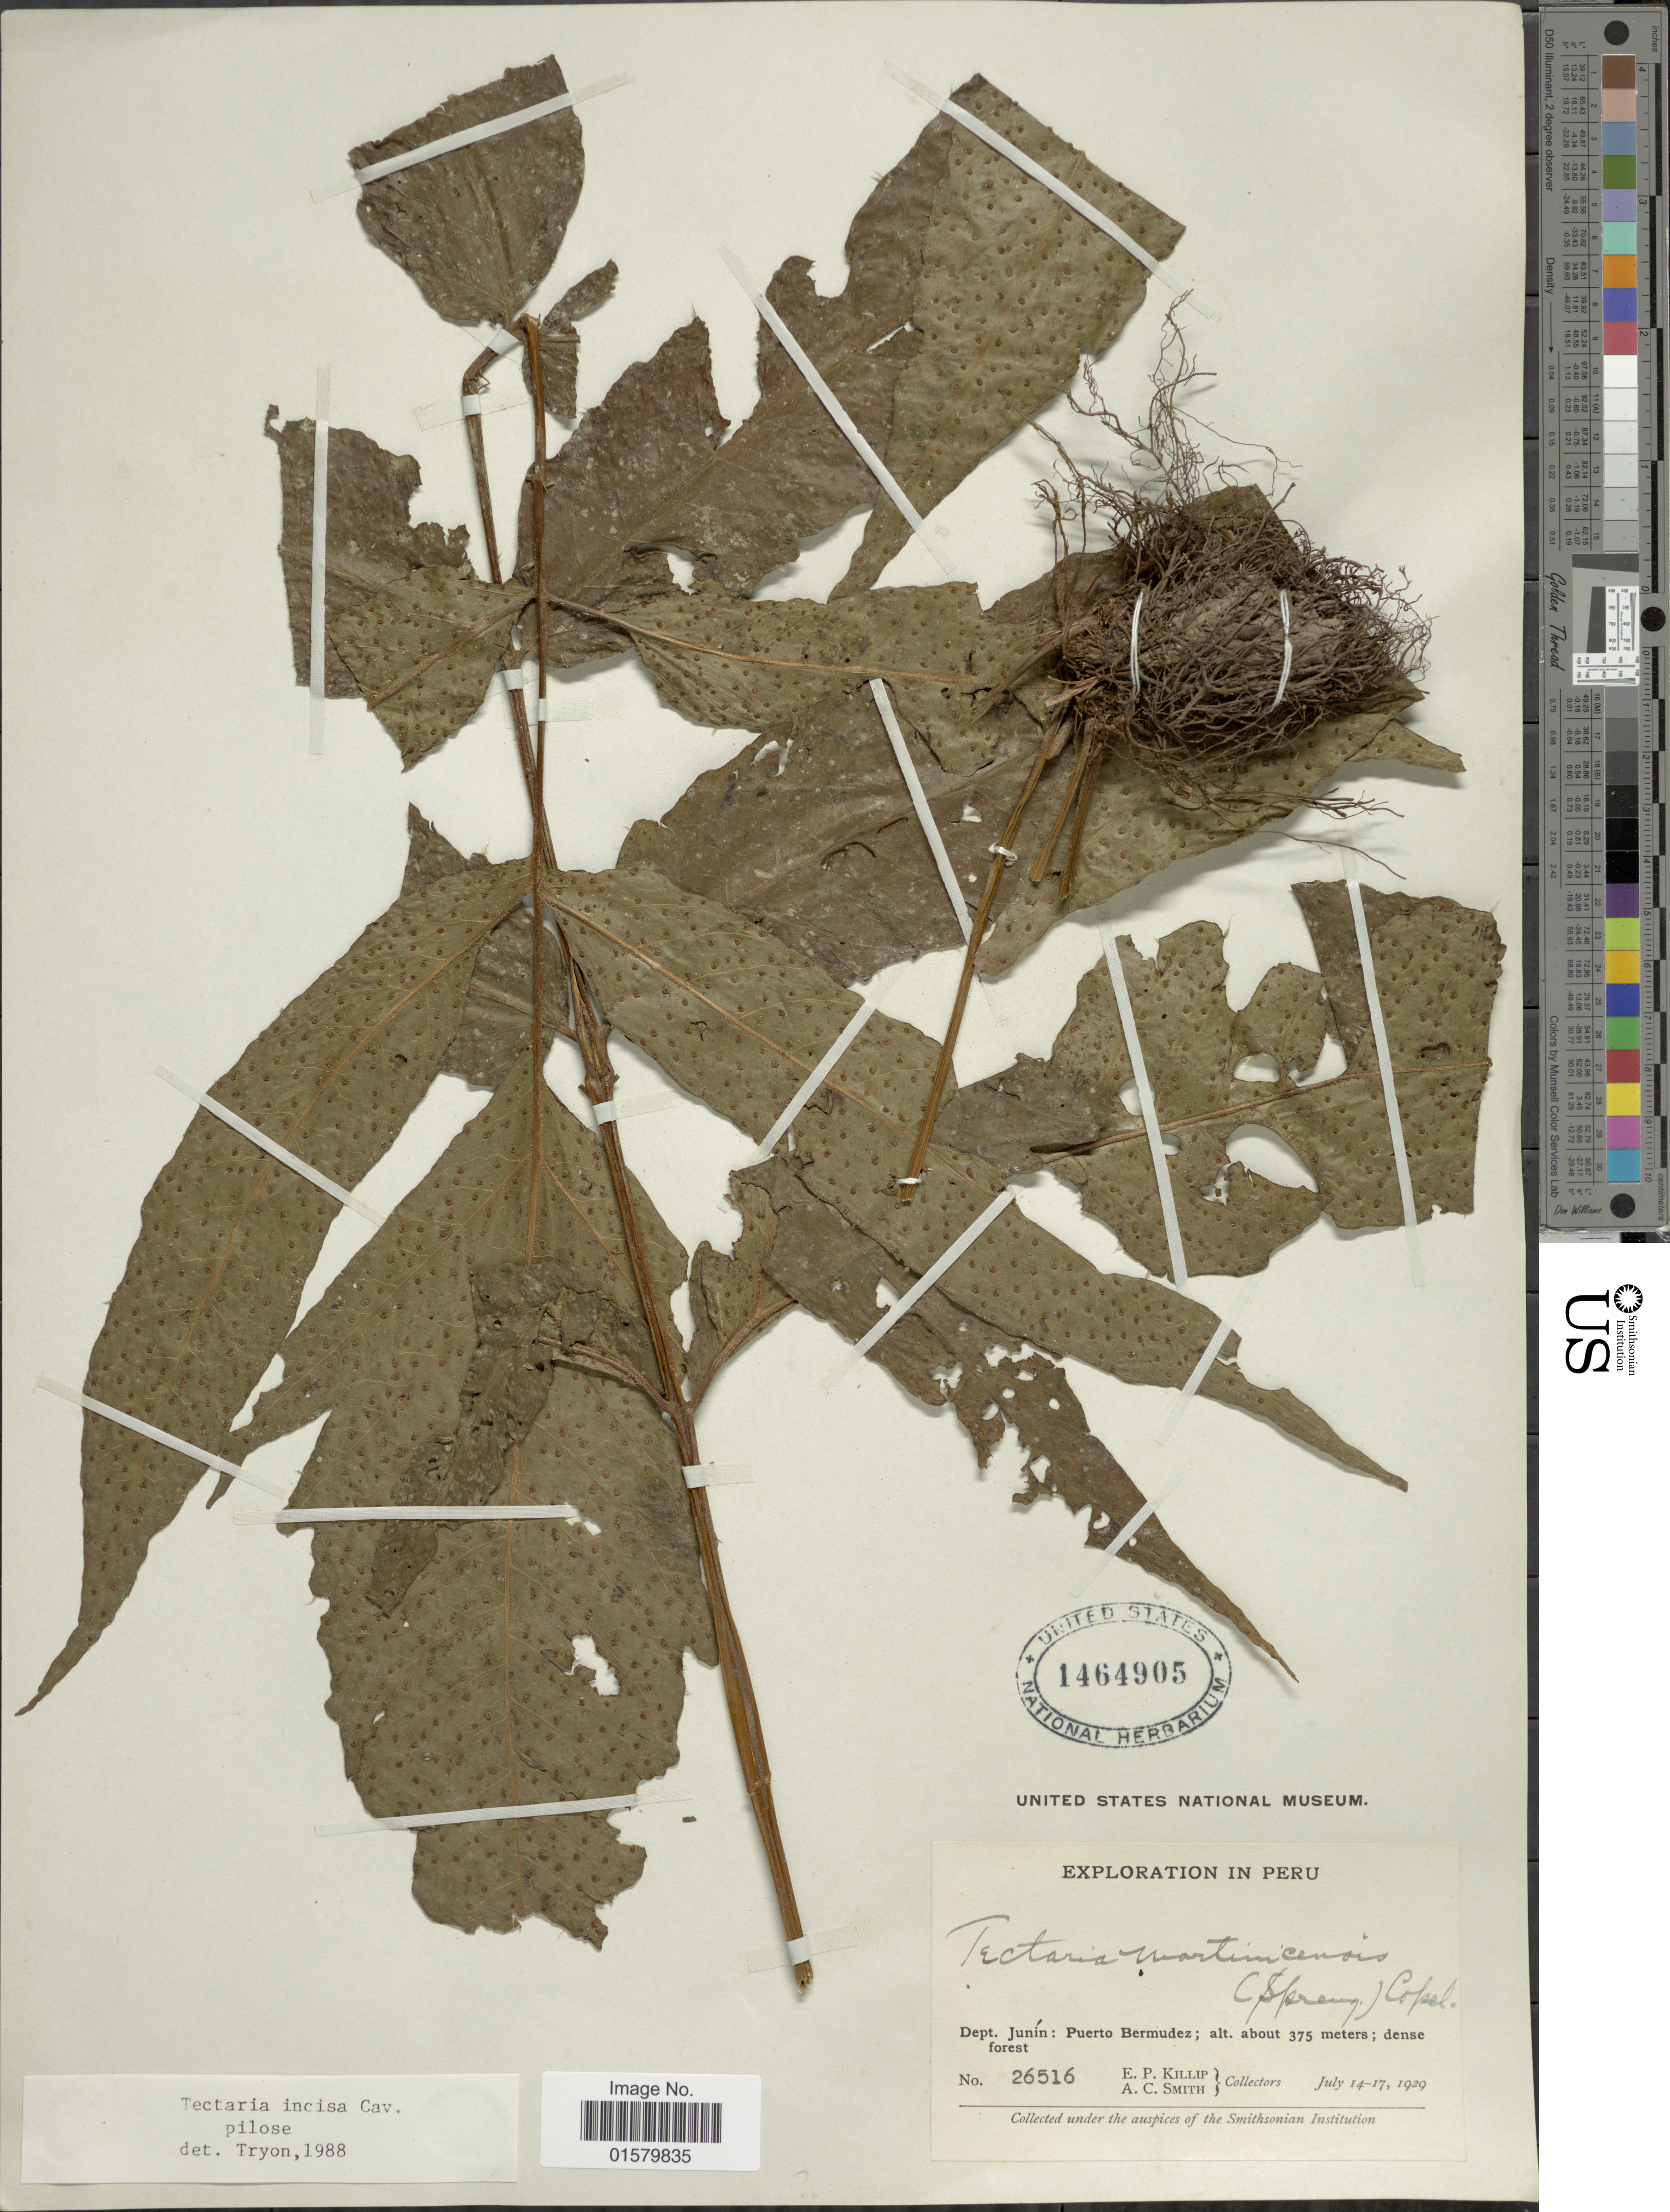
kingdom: Plantae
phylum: Tracheophyta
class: Polypodiopsida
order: Polypodiales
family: Tectariaceae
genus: Tectaria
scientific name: Tectaria pilosa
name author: (Fée) Maxon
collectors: E. P. Killip & A. C. Smith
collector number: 36516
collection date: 1929-07-14/1929-07-17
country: Peru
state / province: Junín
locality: Dept. Junin: Puerto Bermudez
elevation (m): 375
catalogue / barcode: US 1464905